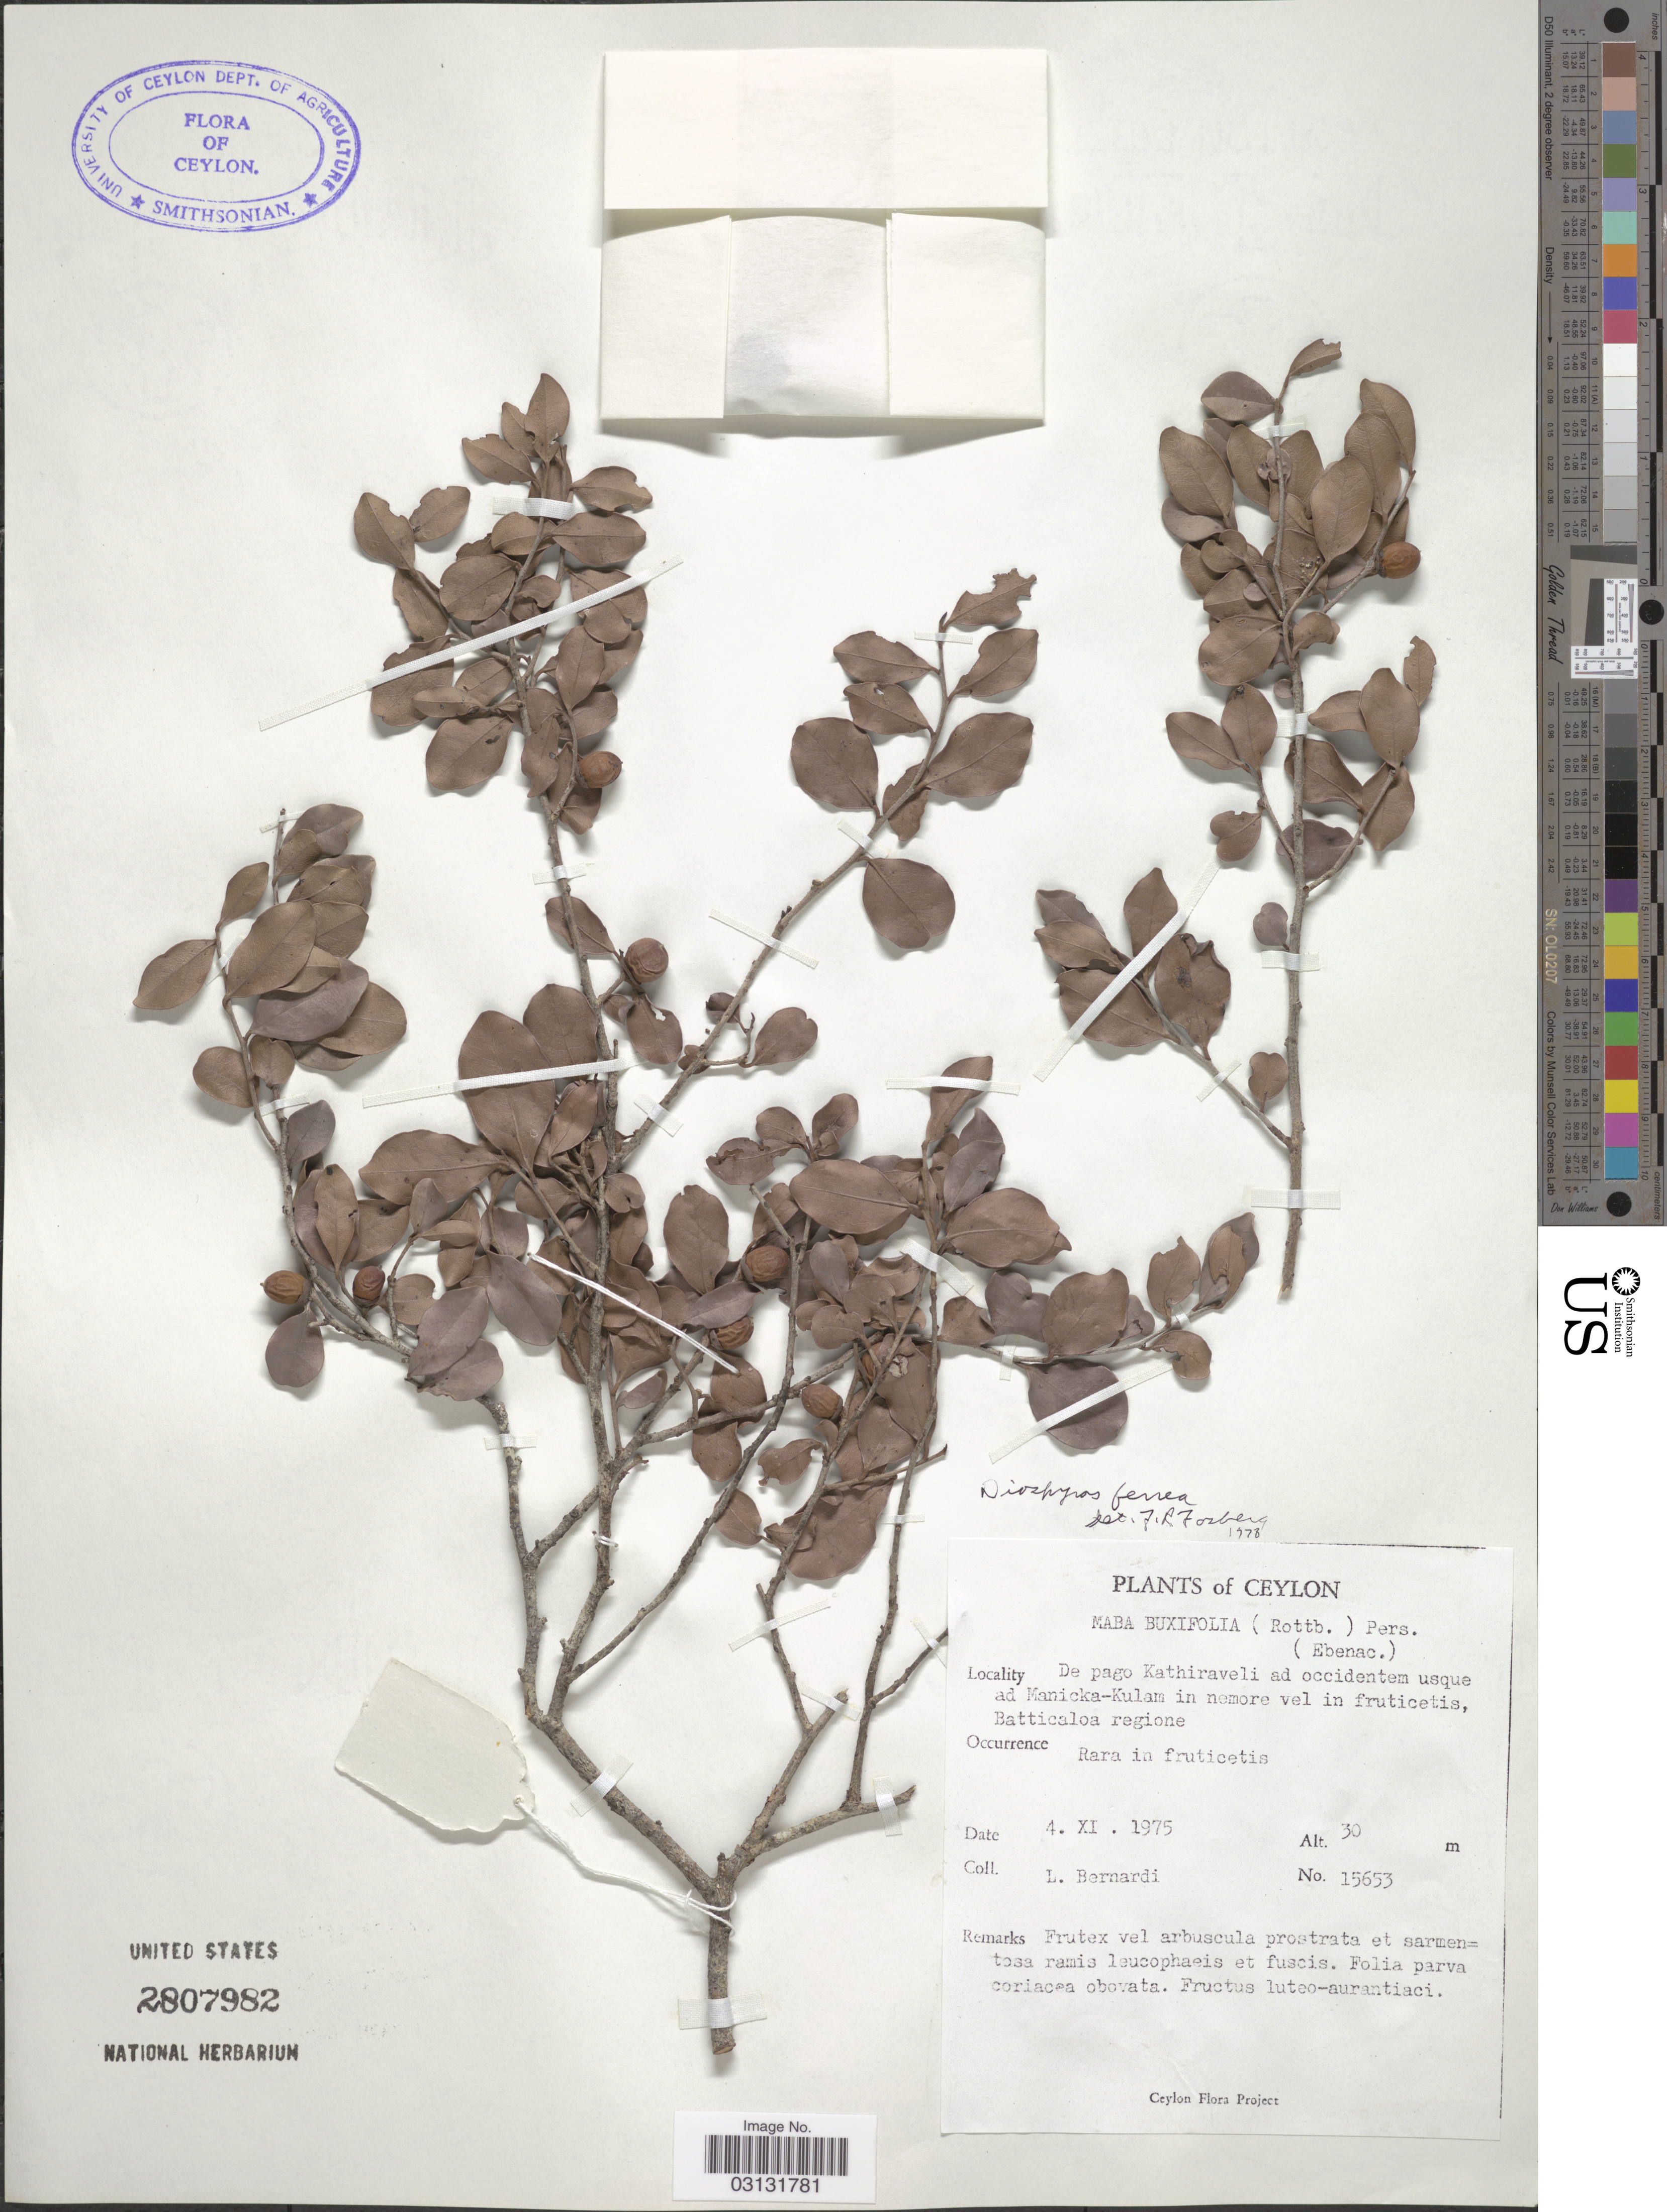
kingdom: Plantae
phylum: Tracheophyta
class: Magnoliopsida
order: Ericales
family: Ebenaceae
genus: Diospyros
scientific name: Diospyros ferrea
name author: (Willd.) Bakh.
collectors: L. Bernardi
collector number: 15653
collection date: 1975-11-04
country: Sri Lanka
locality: Ceylon. De pago Kathiraveli ad occidentem usque ad Manicka-Kulam in nemore vel in fructicetis, Batticaloa regione.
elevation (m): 30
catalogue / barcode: US 2807982